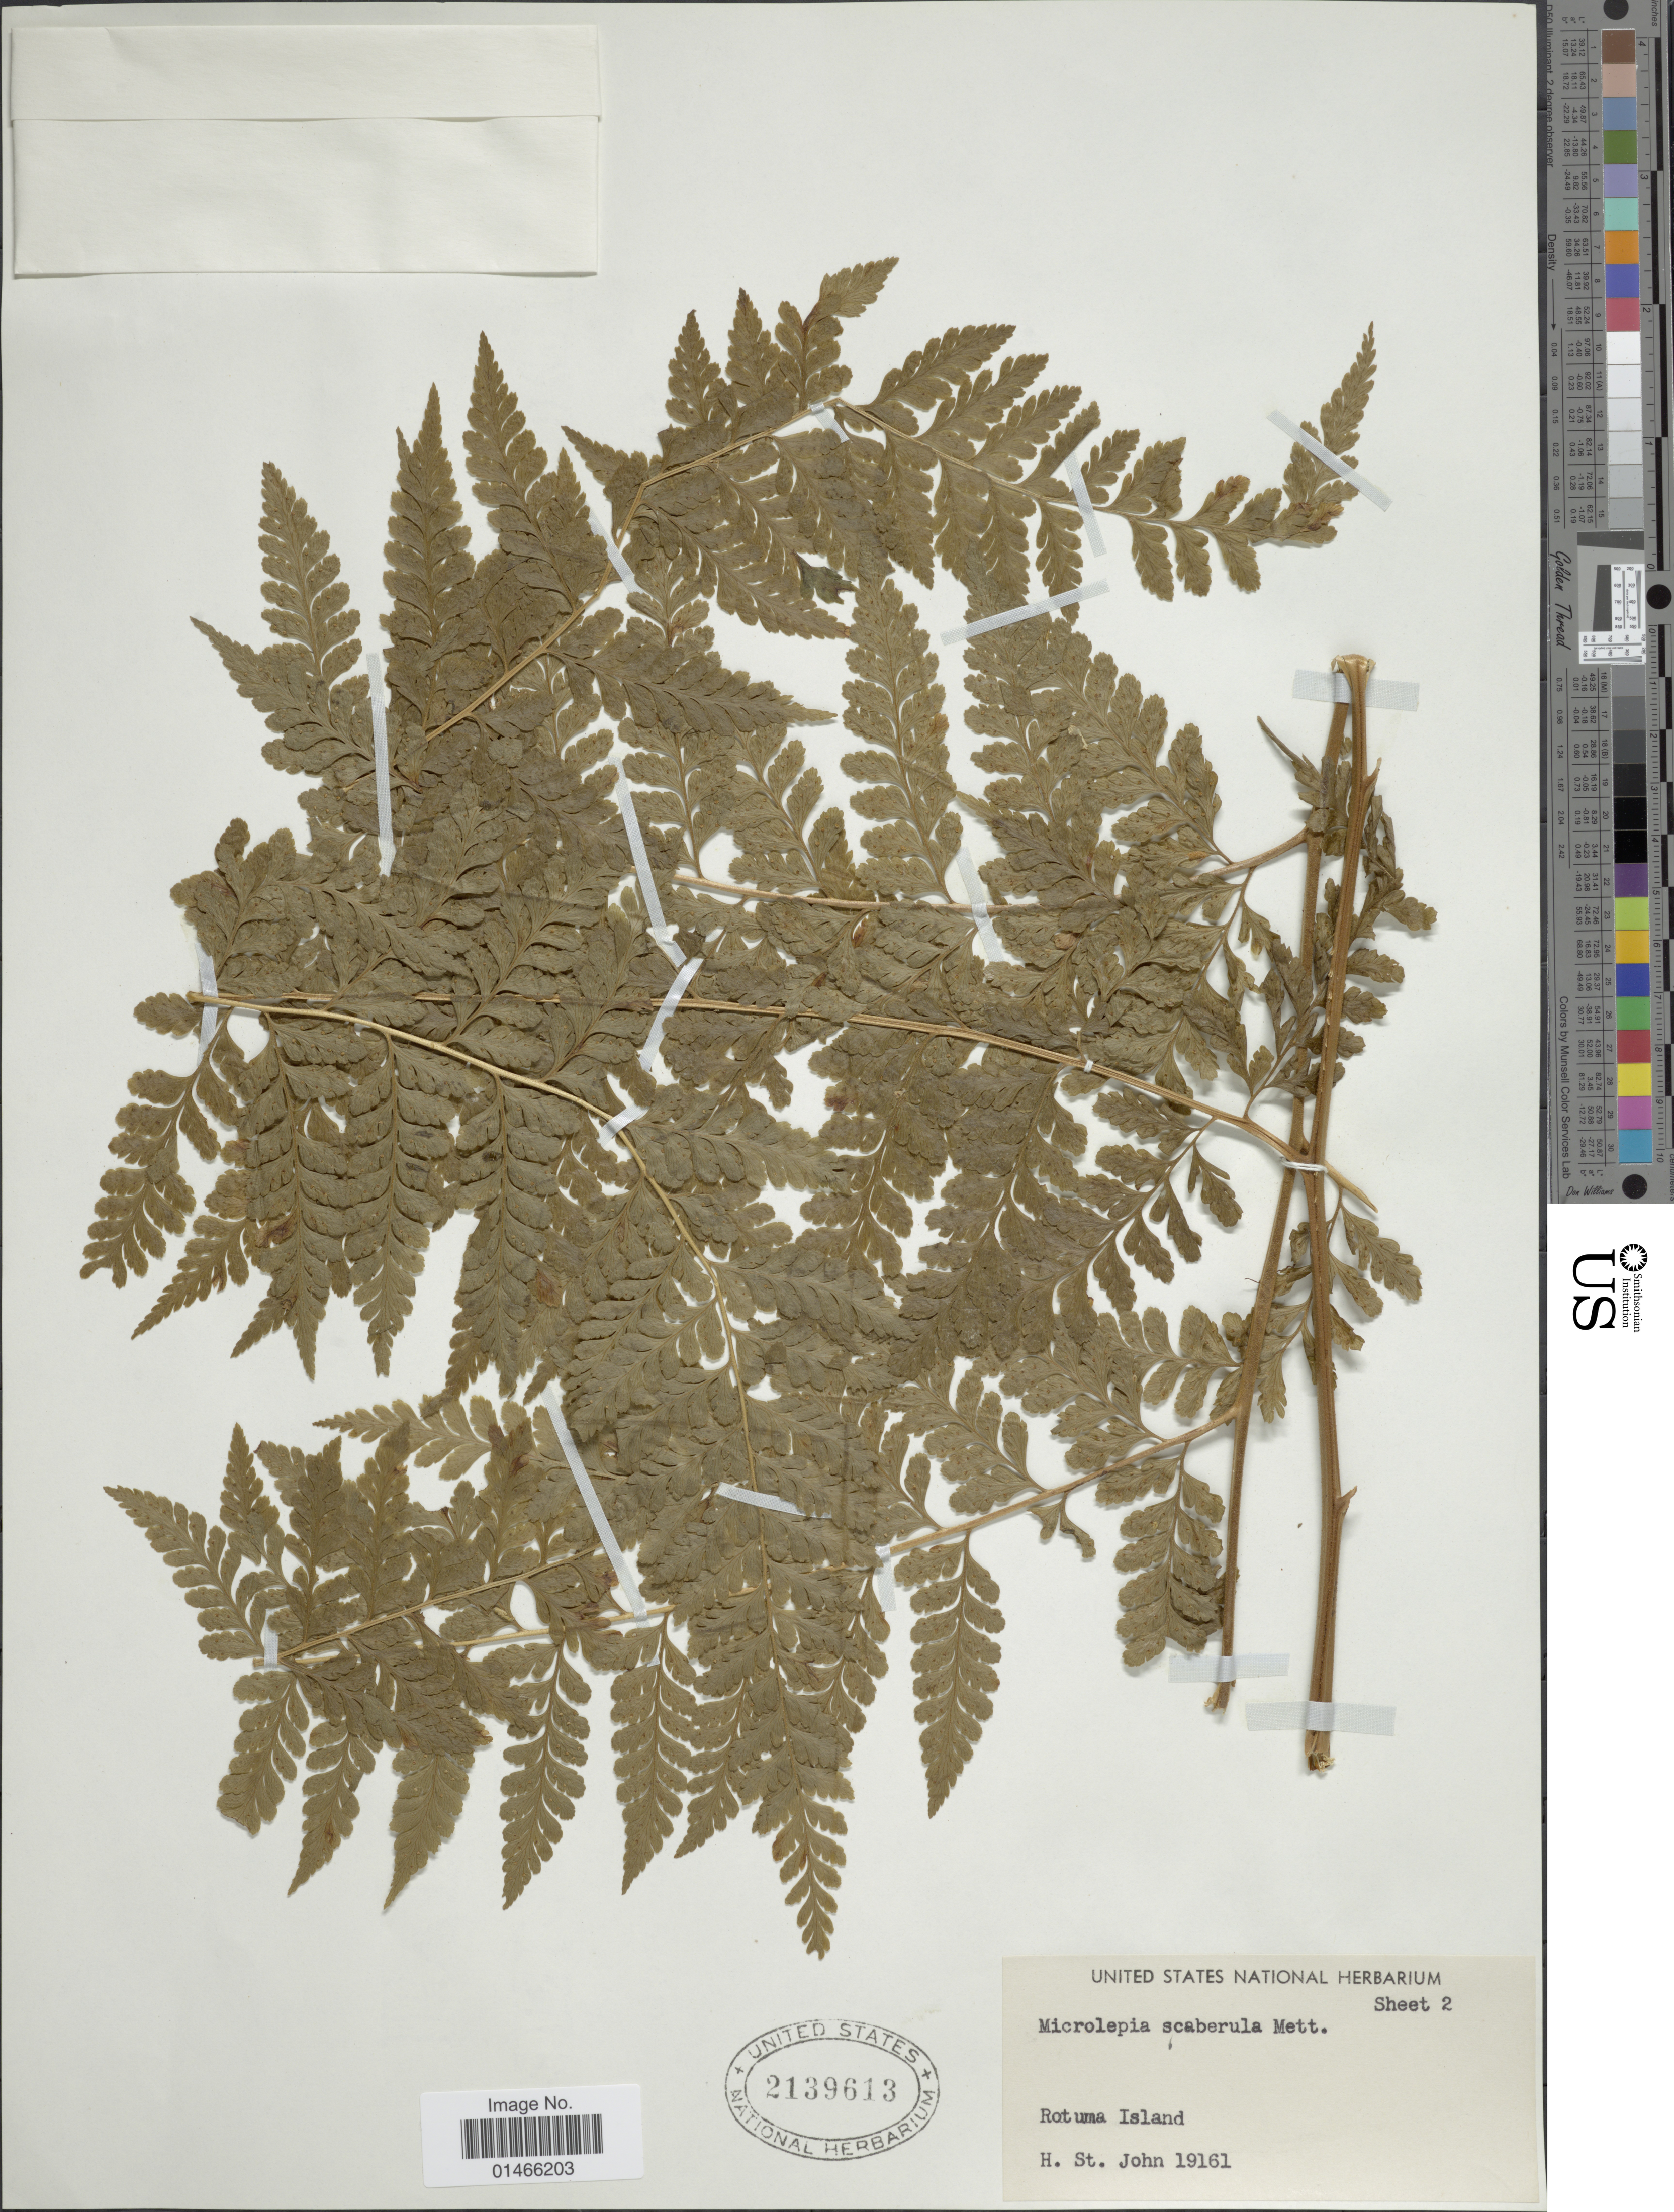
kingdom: Plantae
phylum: Tracheophyta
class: Polypodiopsida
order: Polypodiales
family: Dennstaedtiaceae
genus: Microlepia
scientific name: Microlepia scaberula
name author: Mett. ex Kuhn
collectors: H. St. John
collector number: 19161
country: Fiji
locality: Rotuma Island.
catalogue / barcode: US 2139613